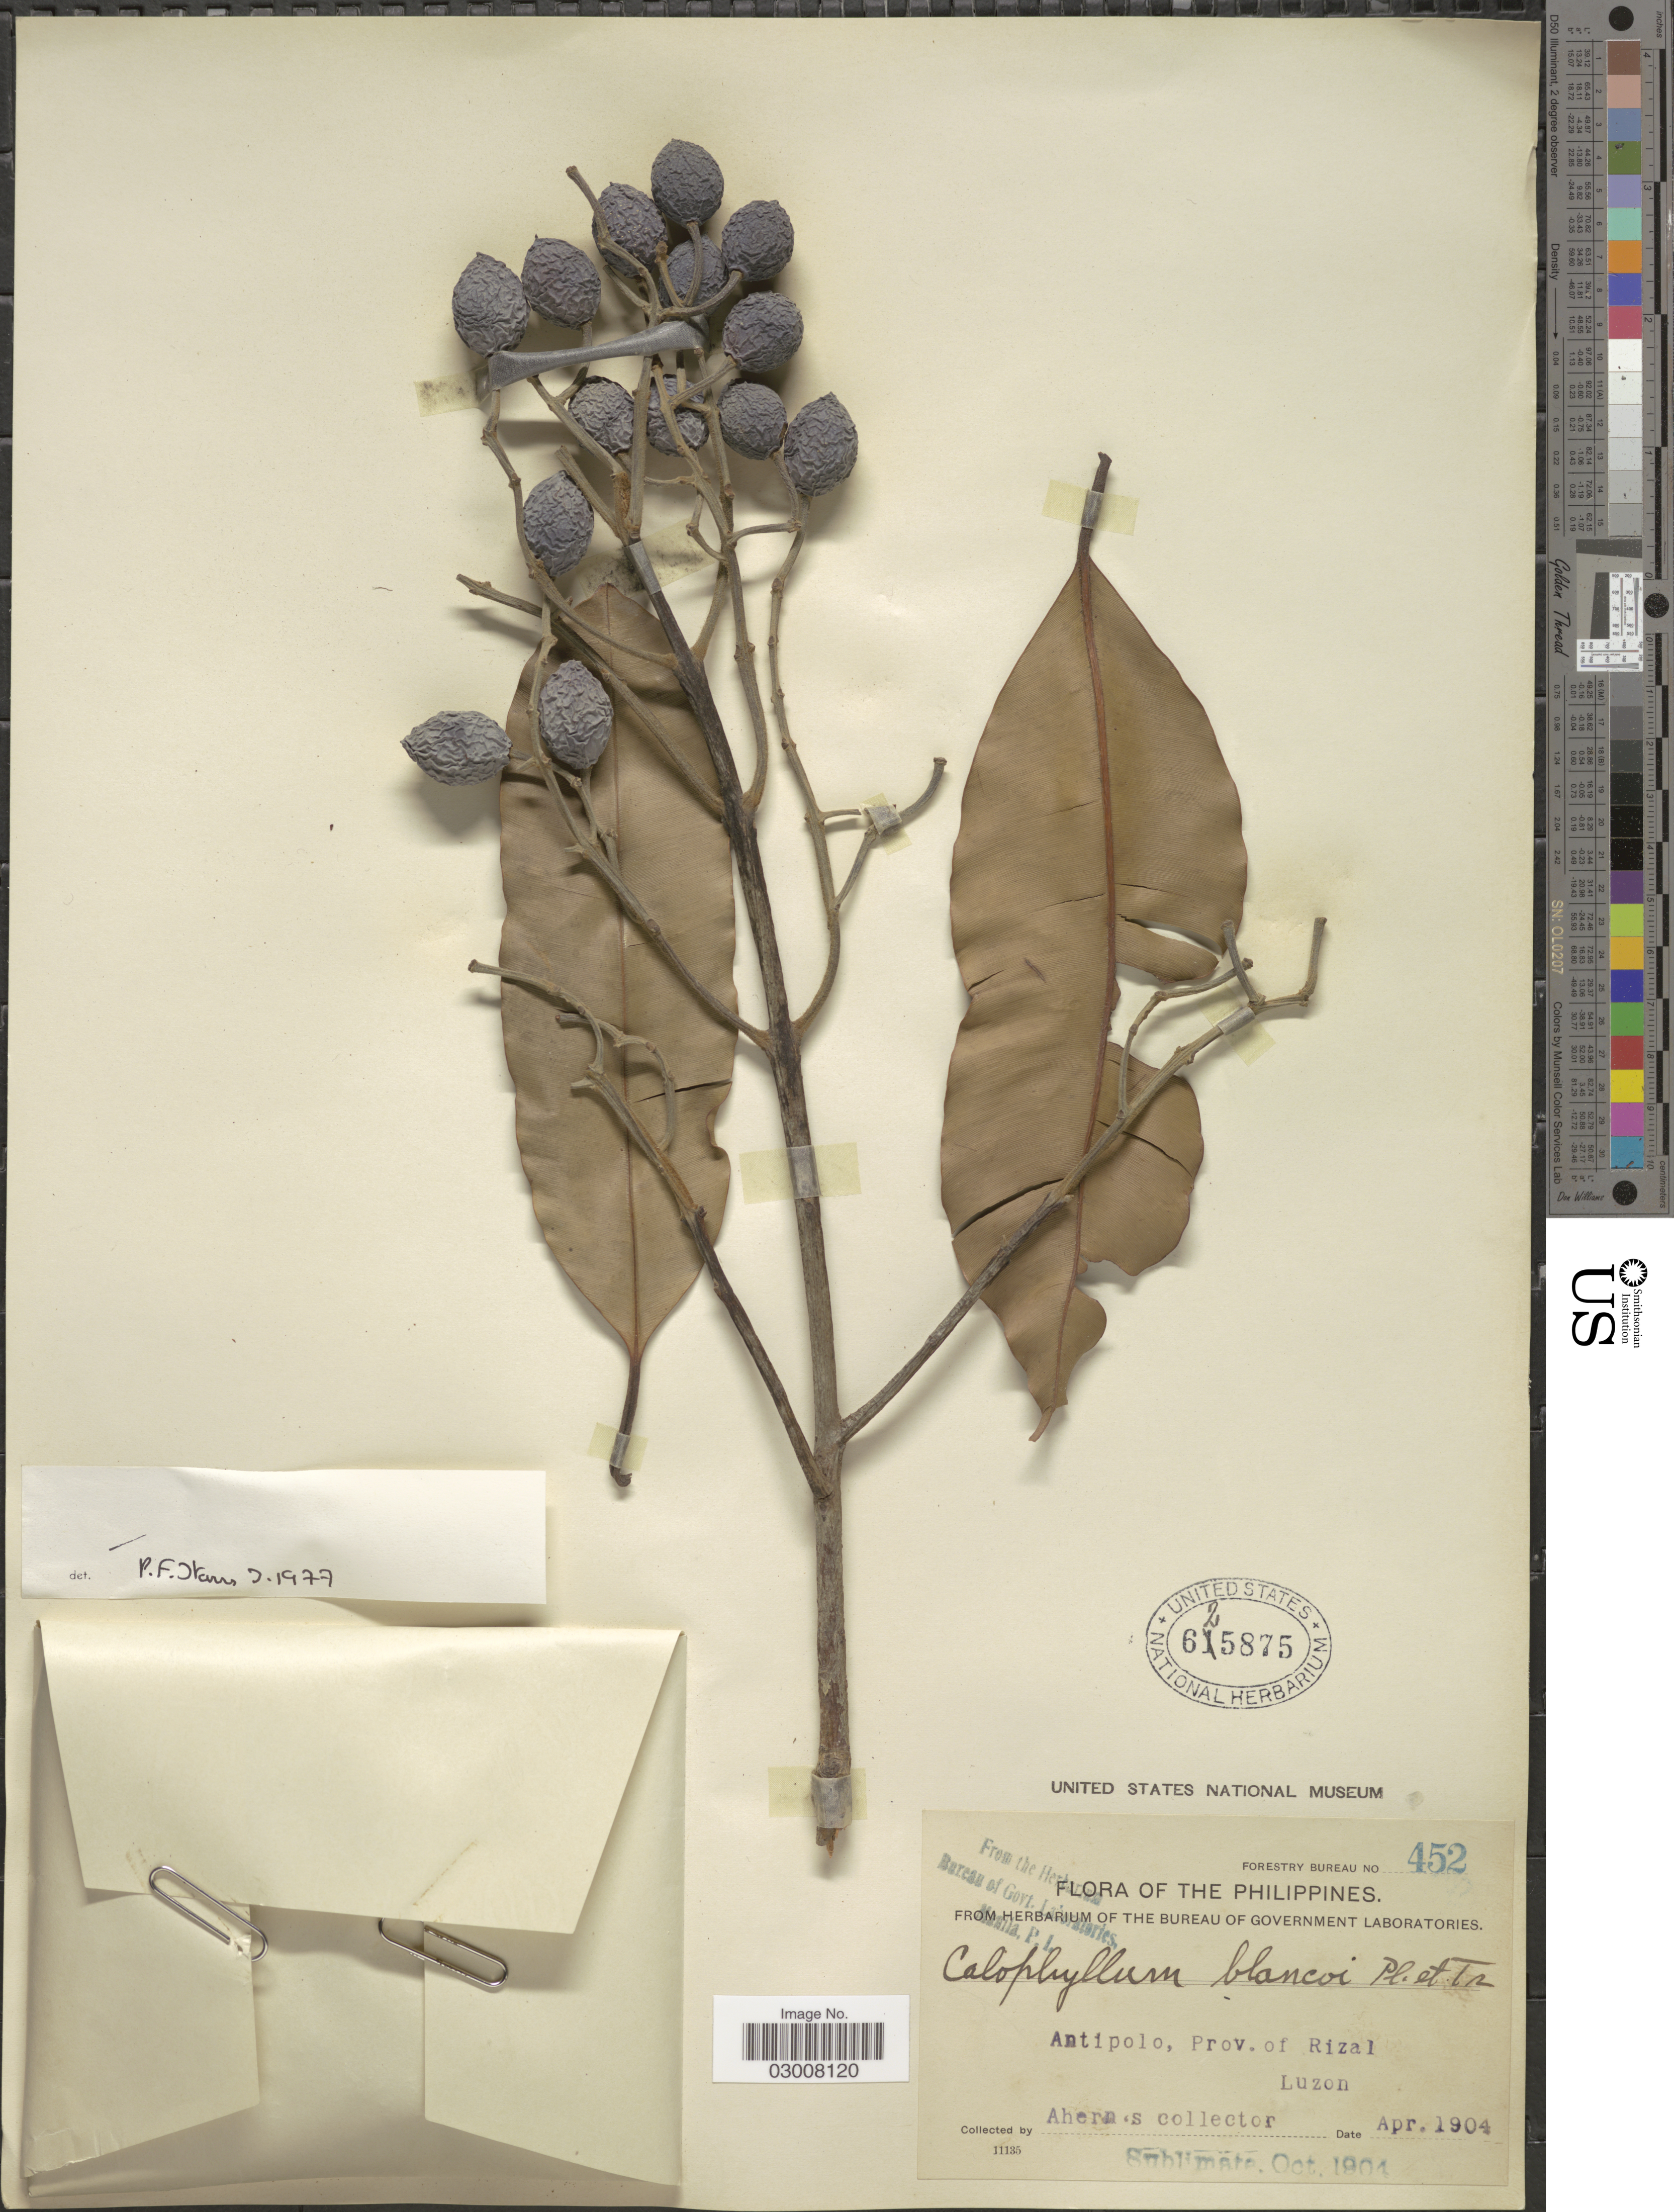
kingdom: Plantae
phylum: Tracheophyta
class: Magnoliopsida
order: Malpighiales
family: Calophyllaceae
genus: Calophyllum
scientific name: Calophyllum blancoi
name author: Planch. & Triana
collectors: Ahern's collector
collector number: Forestry Bureau 452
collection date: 1904-04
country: Philippines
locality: Antipolo, Prov. of Rizal, Luzon.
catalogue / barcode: US 625875